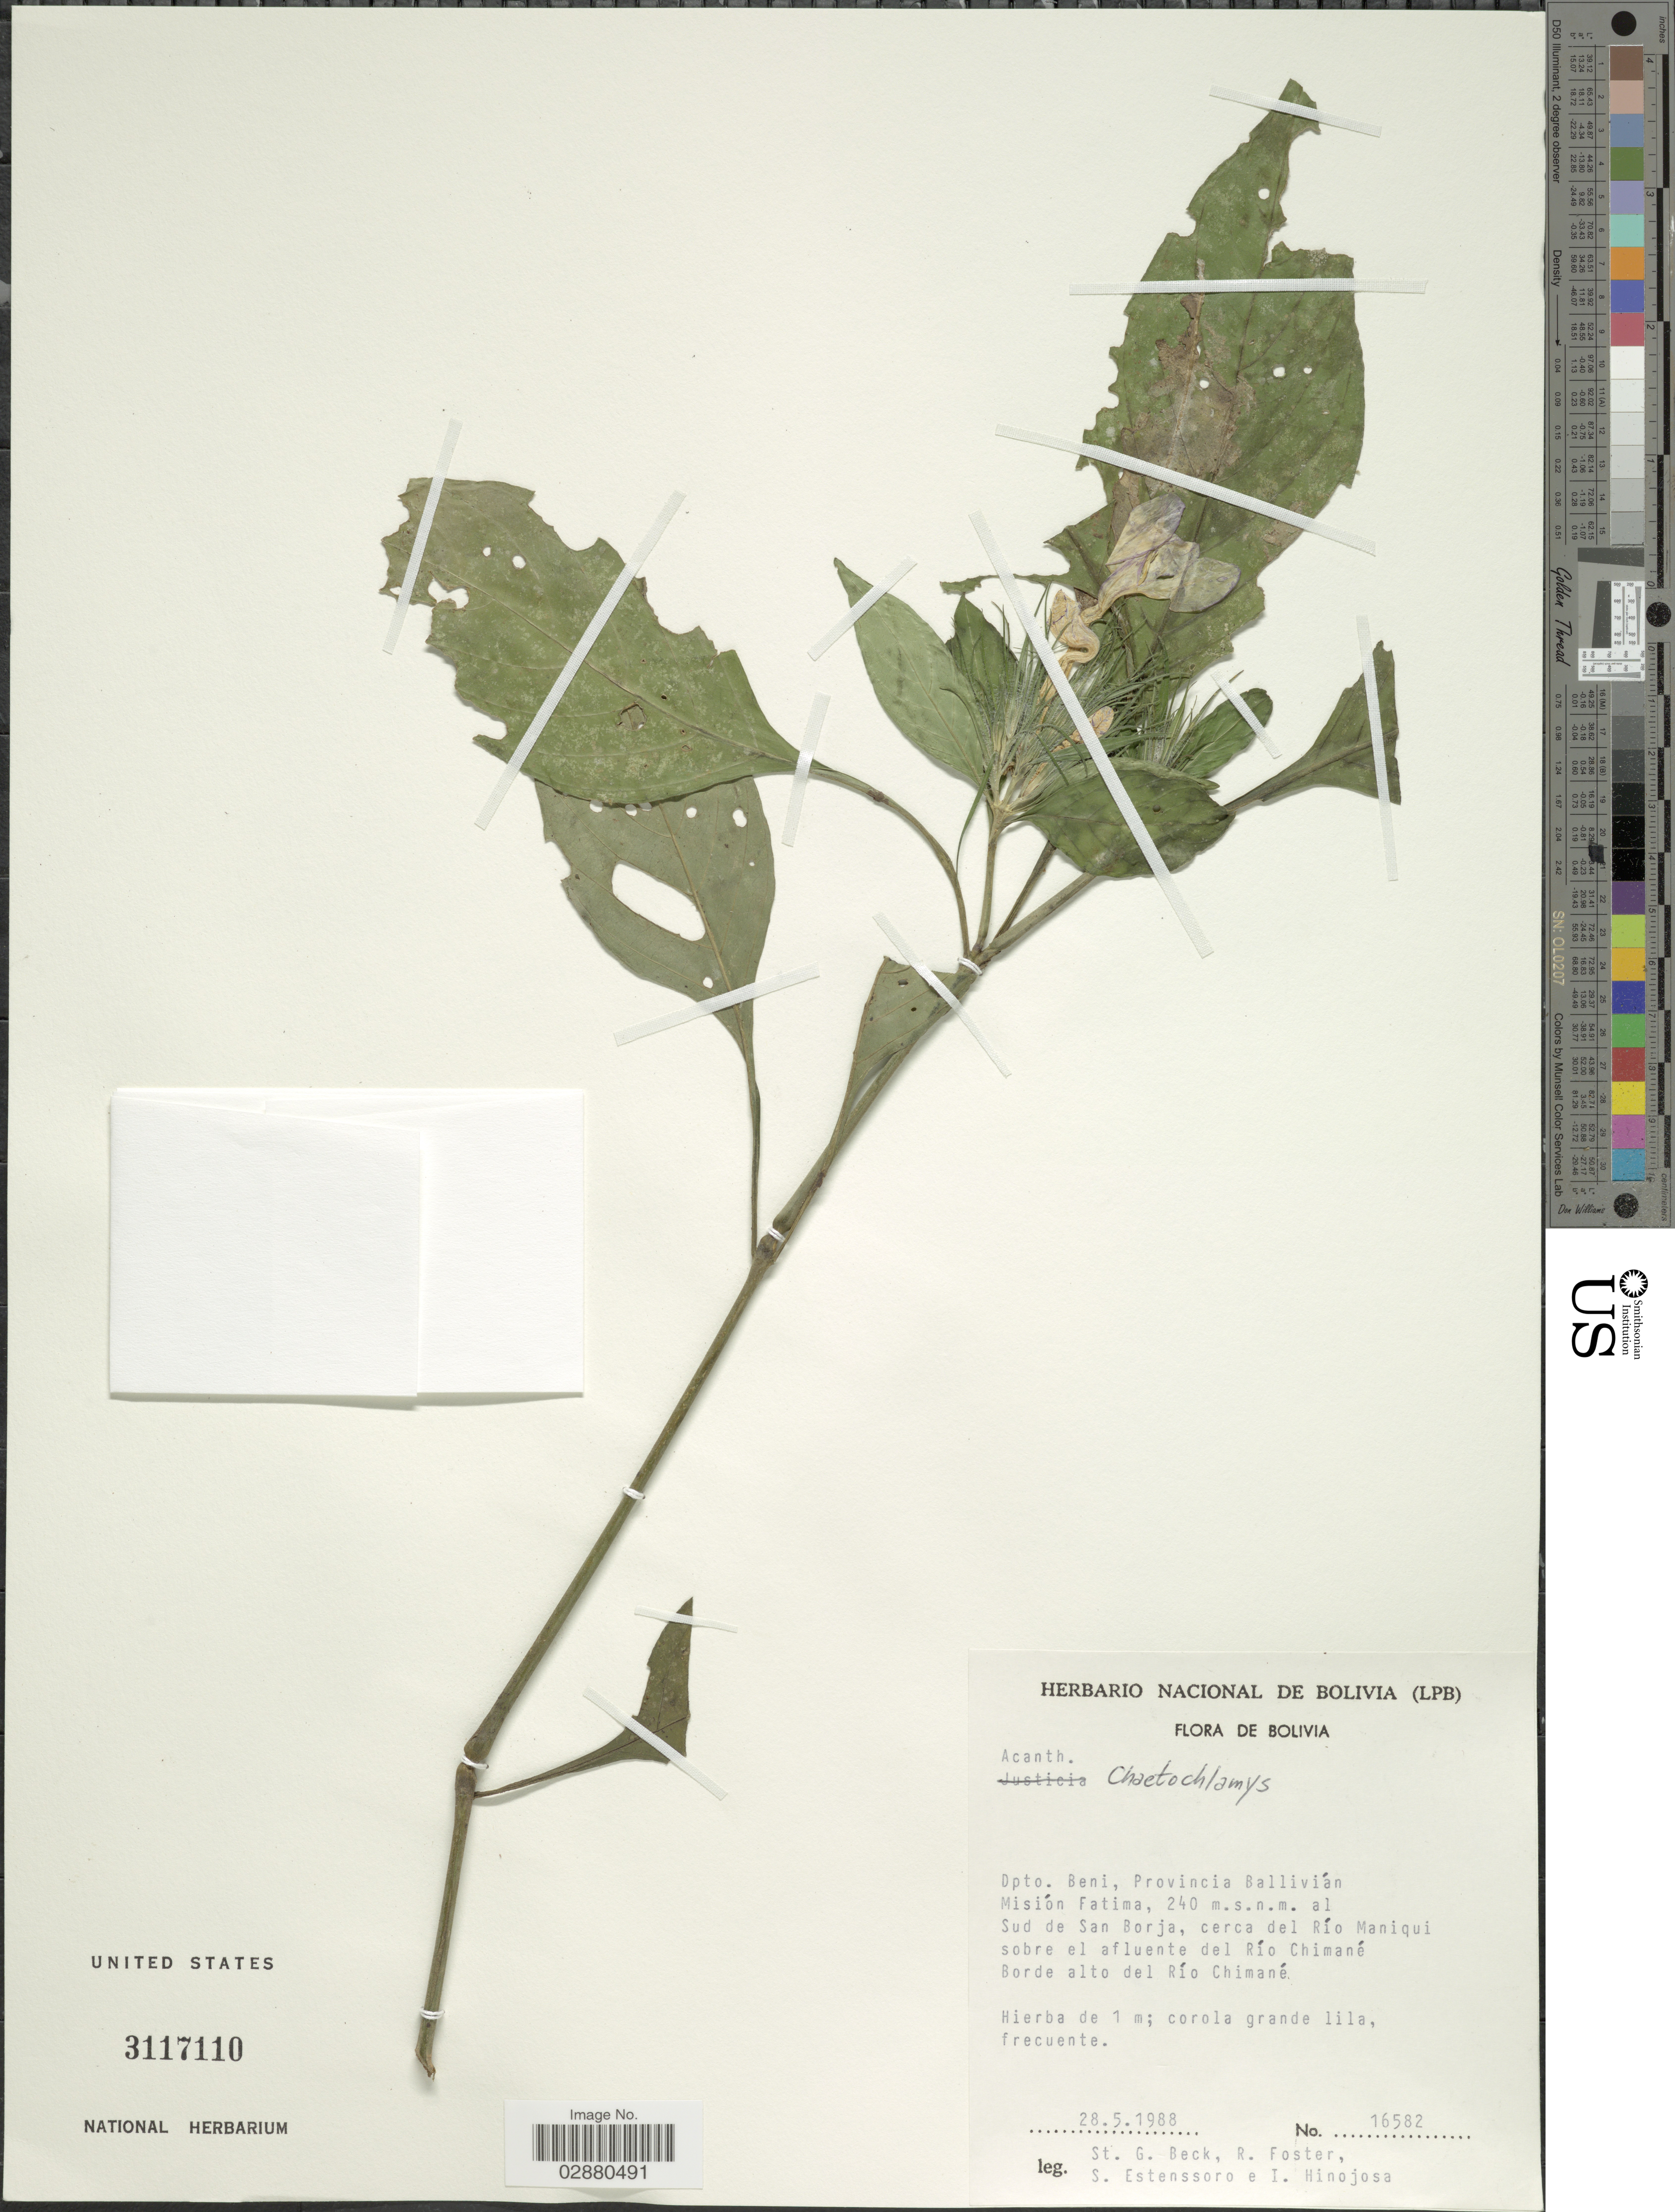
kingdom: Plantae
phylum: Tracheophyta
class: Magnoliopsida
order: Lamiales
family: Acanthaceae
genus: Justicia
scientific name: Justicia riedeliana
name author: (Nees) V.A.W. Graham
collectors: S. G. Beck, R. Foster, S. Estenssoro & I. Hinojosa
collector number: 16582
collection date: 1988-05-28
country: Bolivia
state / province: Beni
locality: Dpto. Beni, Provincia Ballivián Misión Fatima. Al Sud de San Borja, cerca del Río Maniqui sobre el afluente del Río Chimané. Borde alto del Río Chimané.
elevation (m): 240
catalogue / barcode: US 3117110